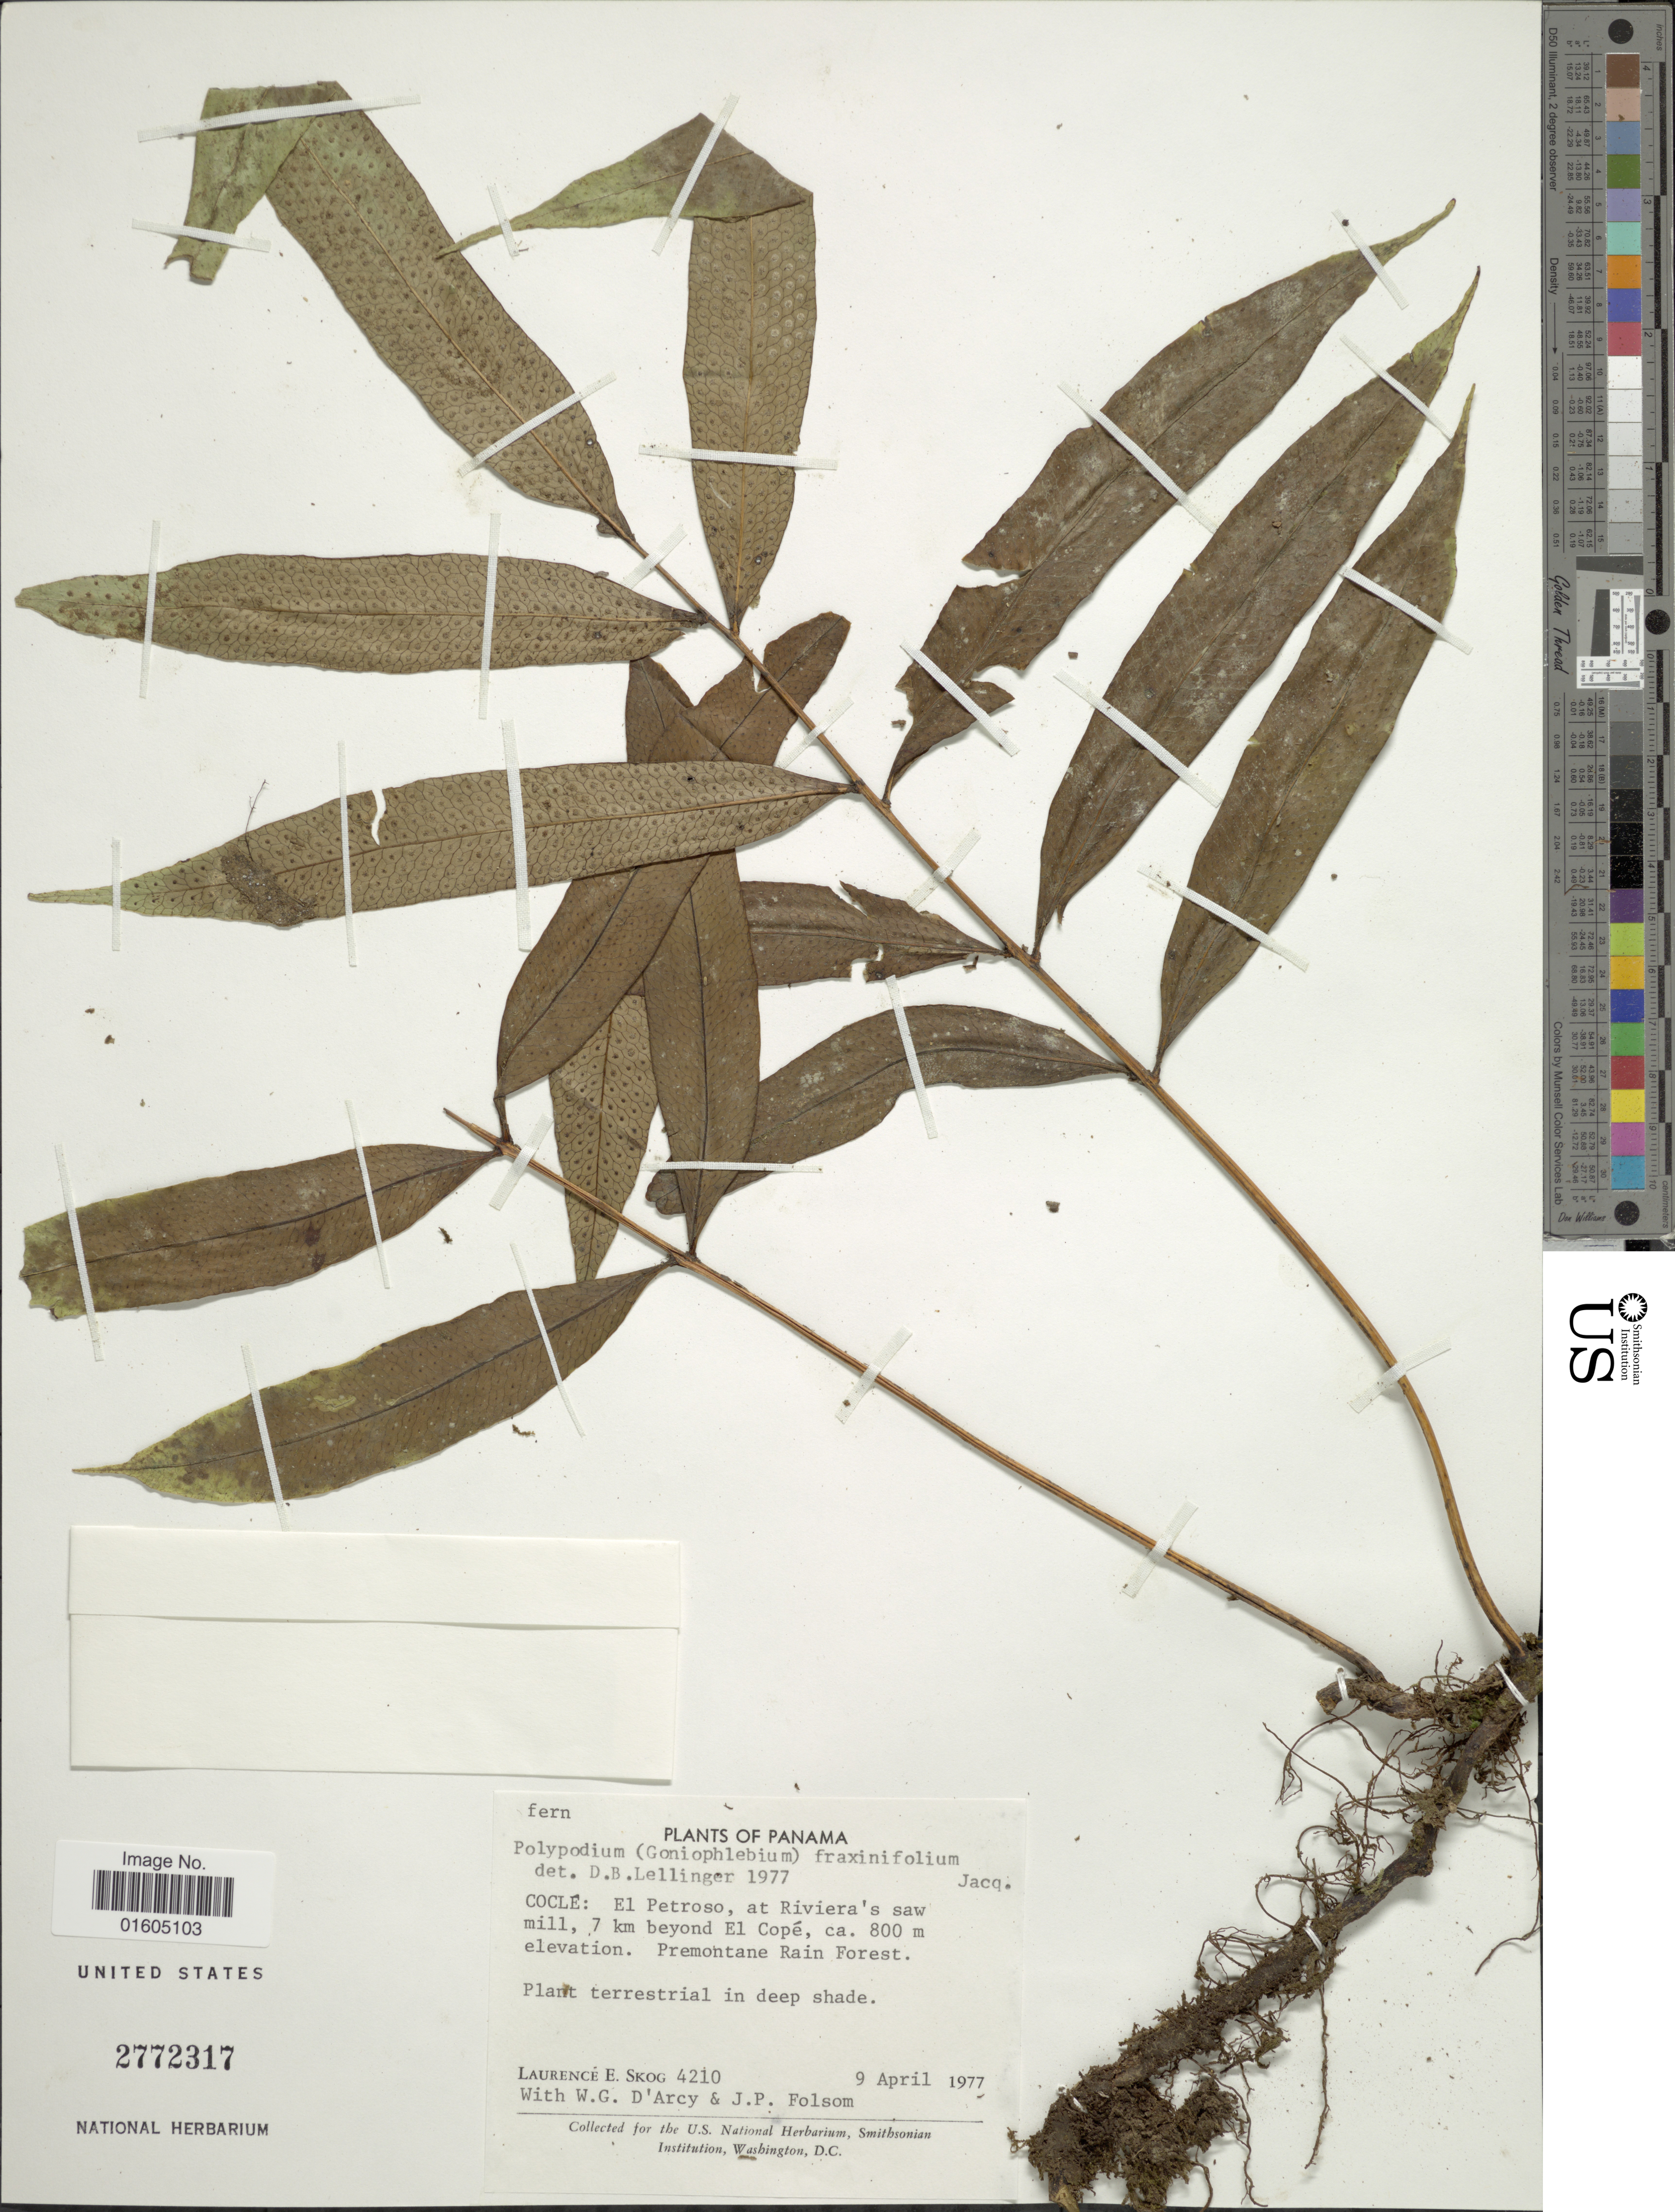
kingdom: Plantae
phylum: Tracheophyta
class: Polypodiopsida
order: Polypodiales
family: Polypodiaceae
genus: Serpocaulon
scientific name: Serpocaulon fraxinifolium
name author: (Jacq.) A.R. Sm.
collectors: L. E. Skog, W. G. D'Arcy & J. P. Folsom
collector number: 4210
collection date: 1977-04-09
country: Panama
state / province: Coclé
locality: Panama. Cocle: El Petroso, at Riviera's saw mill, 7 km beyond El Cope. Premontane Rain Forest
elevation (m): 800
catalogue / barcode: US 2772317